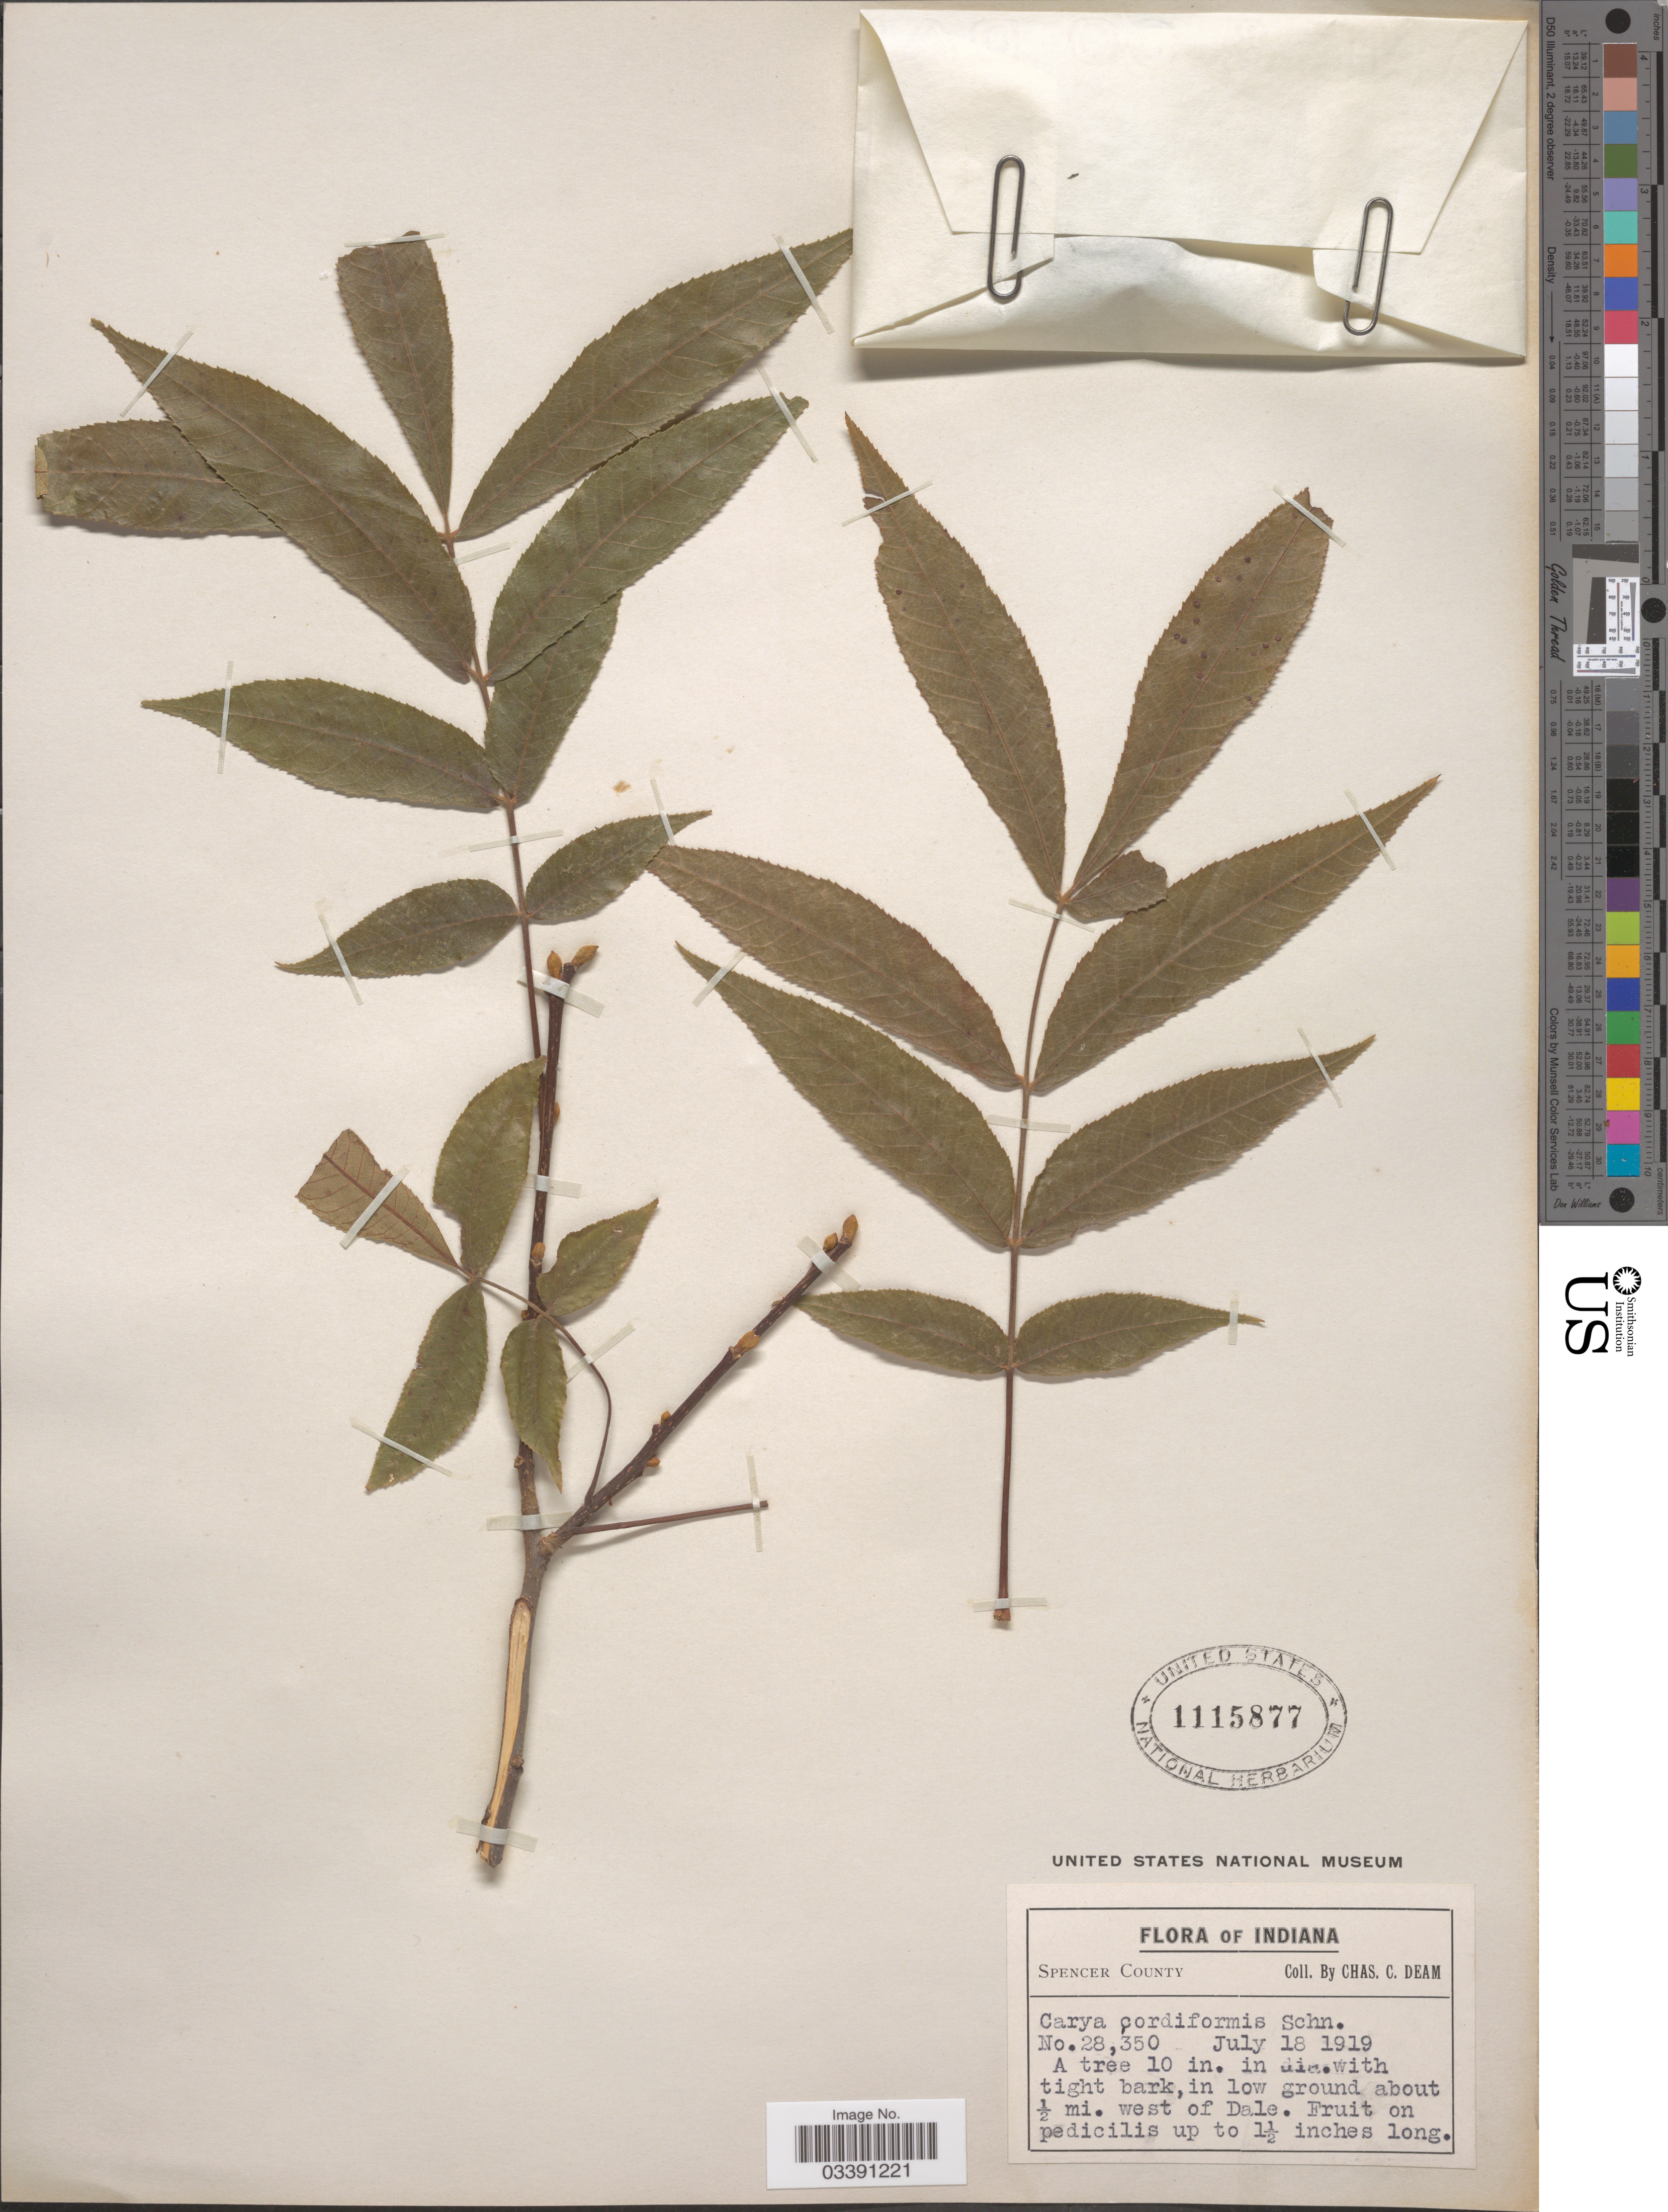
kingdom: Plantae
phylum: Tracheophyta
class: Magnoliopsida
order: Fagales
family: Juglandaceae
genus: Carya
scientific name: Carya cordiformis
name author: (Wangenh.) K. Koch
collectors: C. C. Deam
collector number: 28350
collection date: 1919-07-18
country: United States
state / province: Indiana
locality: Spencer County. In low ground about ½ mi. west of Dale.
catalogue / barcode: US 1115877